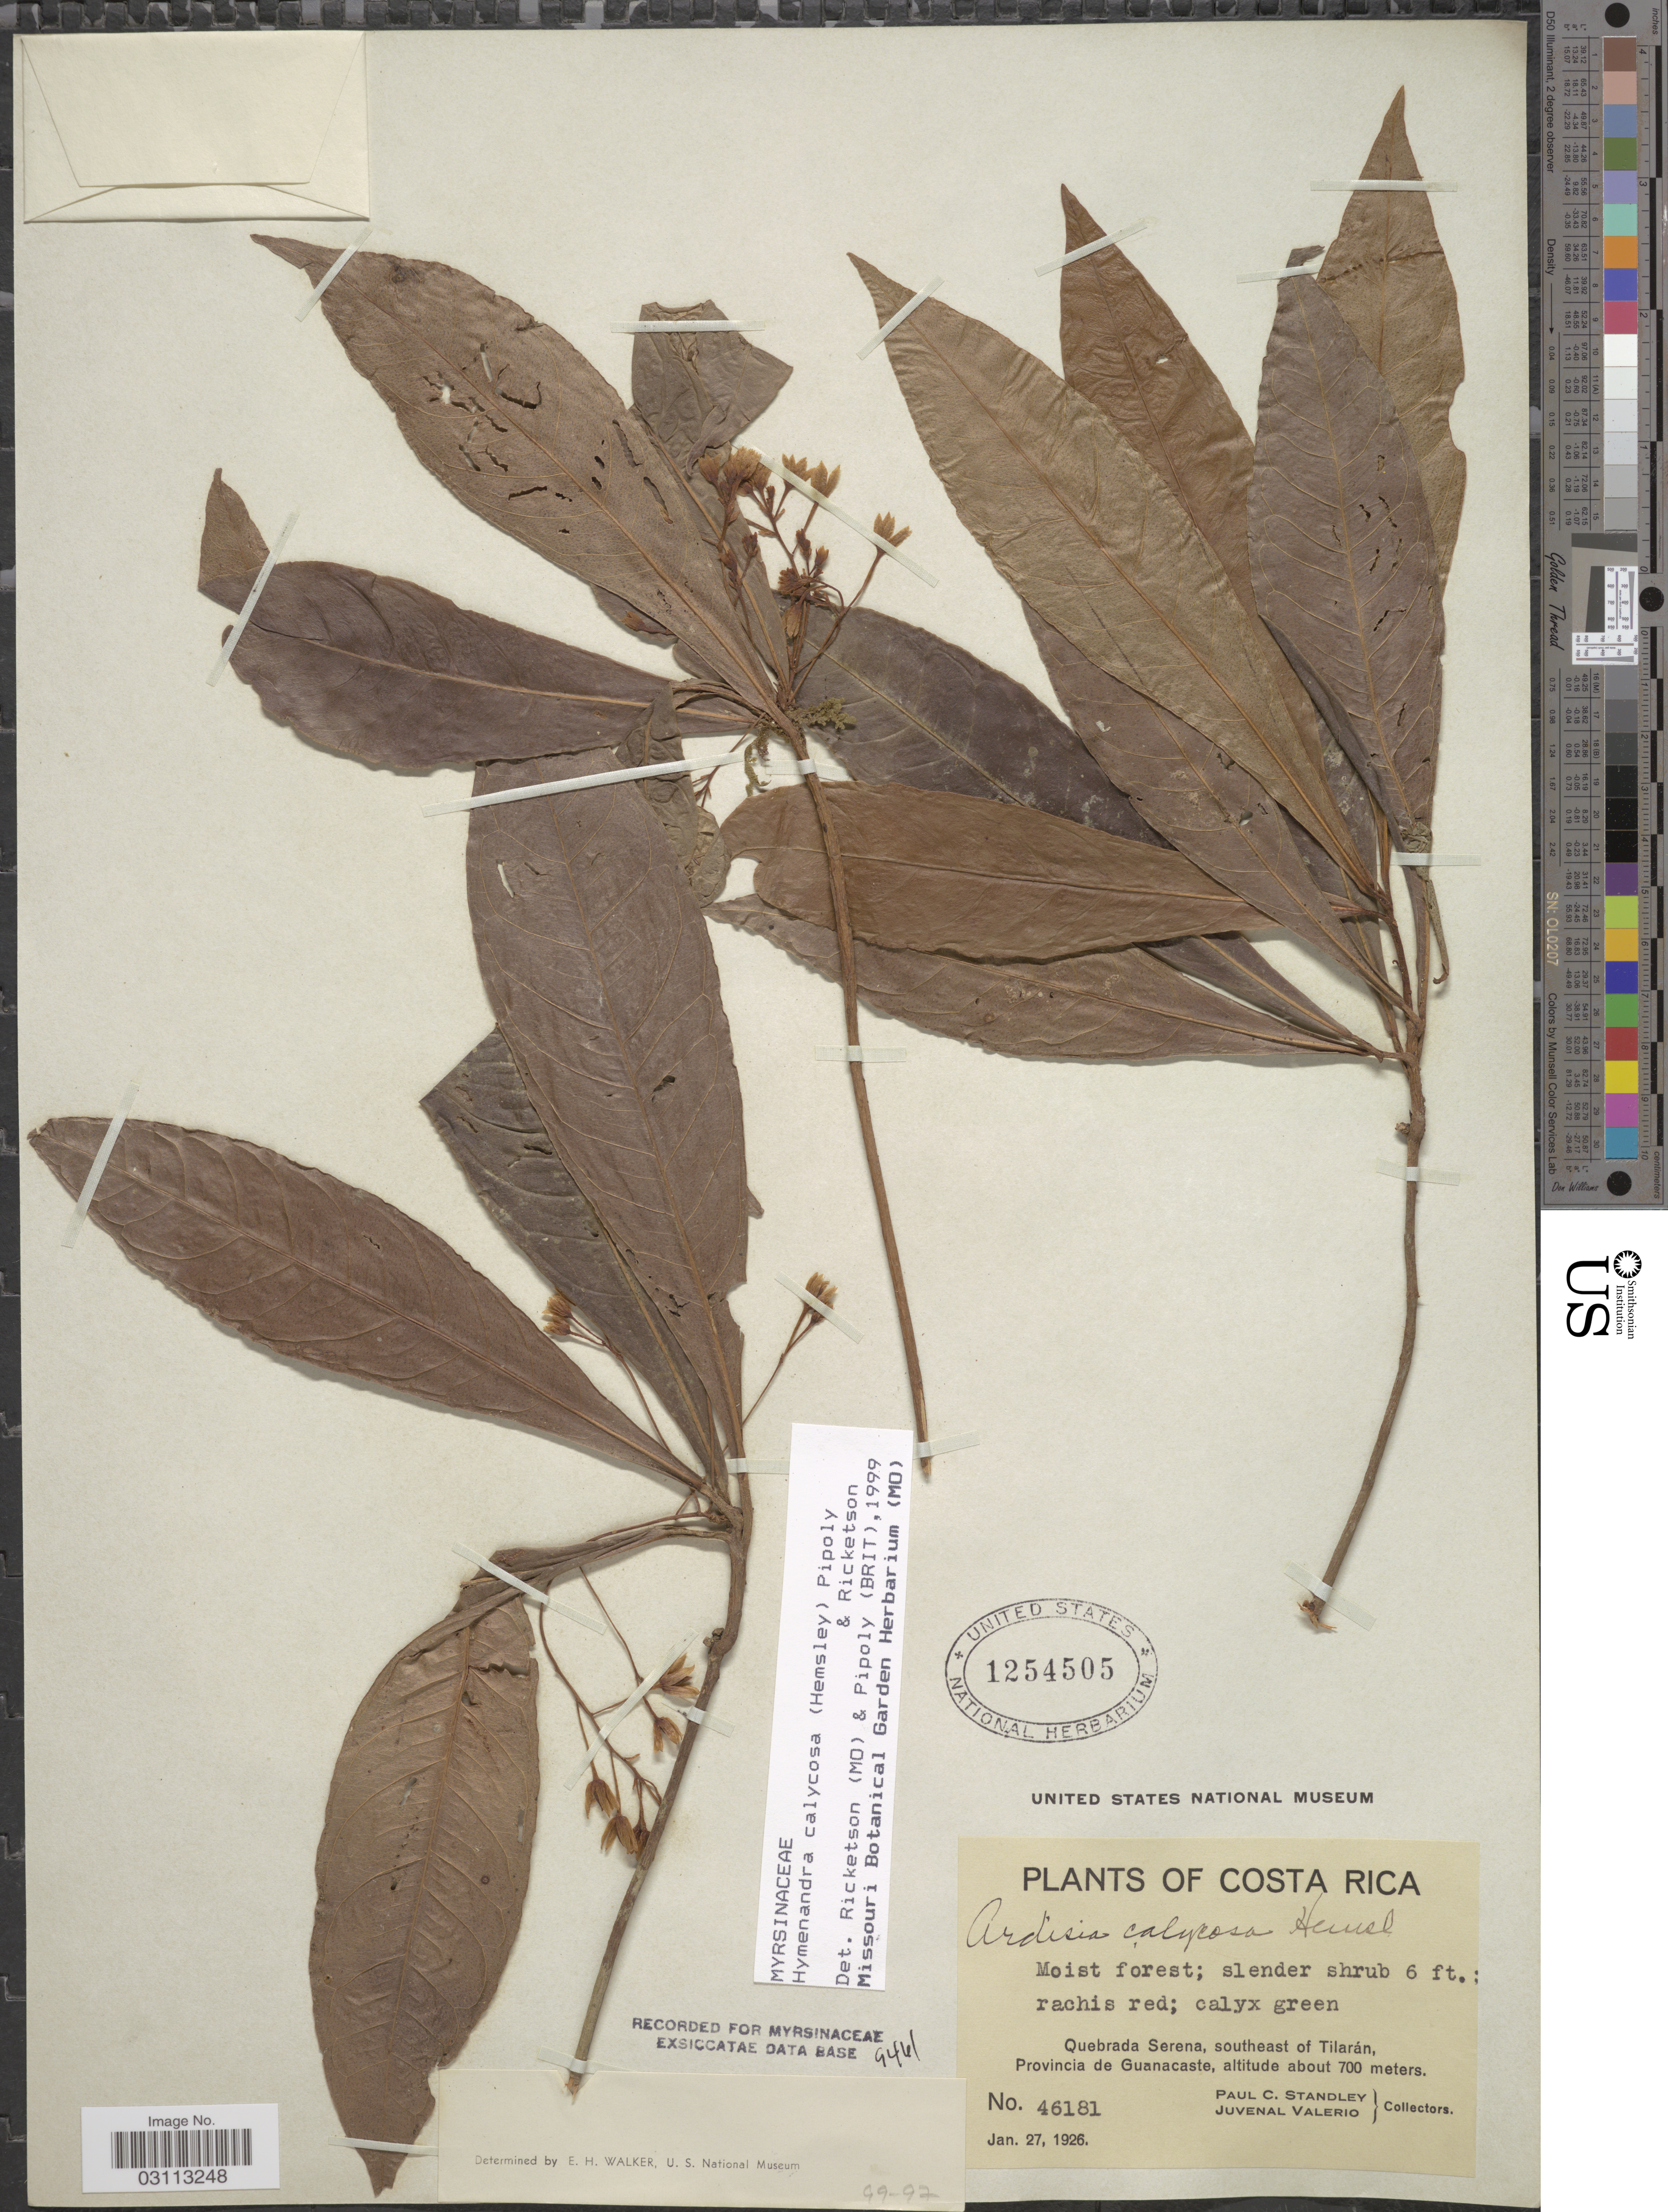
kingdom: Plantae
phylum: Tracheophyta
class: Magnoliopsida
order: Ericales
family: Primulaceae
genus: Hymenandra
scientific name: Hymenandra calycosa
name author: (Hemsl.) Pipoly & Ricketson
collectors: P. C. Standley & J. Valerio R.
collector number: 46181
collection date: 1926-01-27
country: Costa Rica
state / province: Guanacaste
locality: Quebrada Serena, southeast of Tilarán, Provincia de Guanacaste.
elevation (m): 700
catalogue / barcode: US 1254505